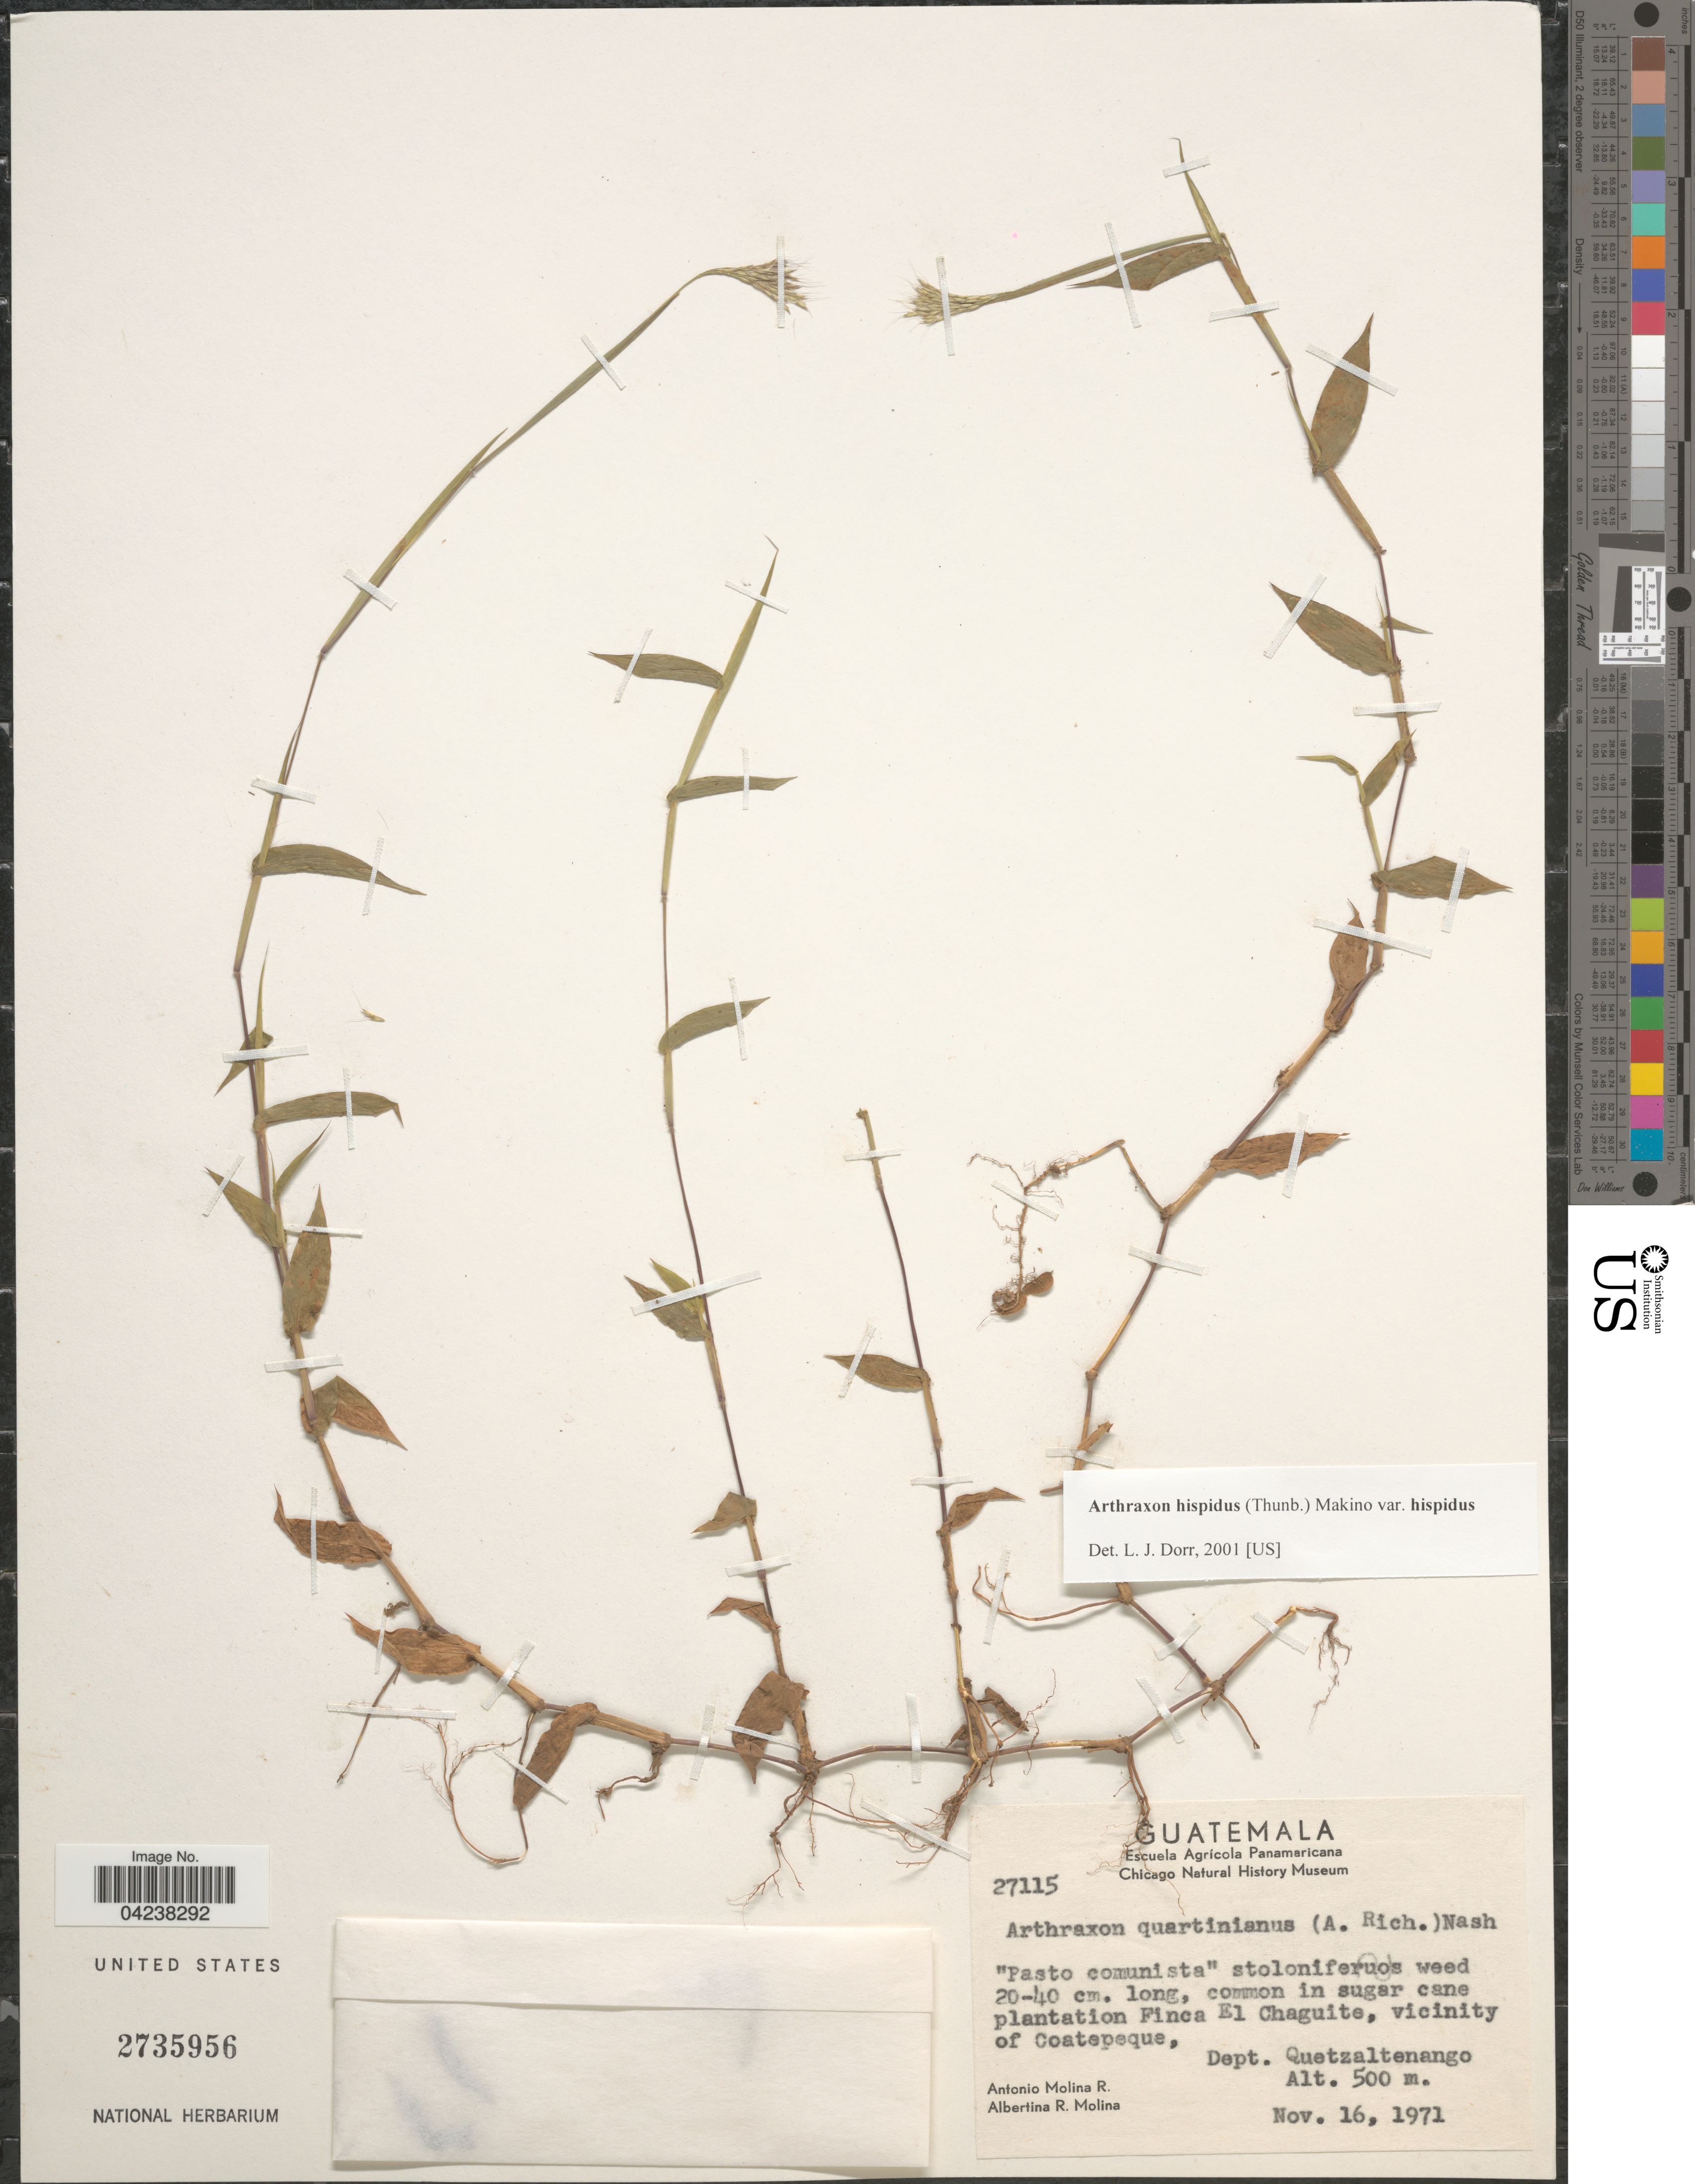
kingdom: Plantae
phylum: Tracheophyta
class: Liliopsida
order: Poales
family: Poaceae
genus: Arthraxon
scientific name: Arthraxon hispidus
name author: (Thunb.) Makino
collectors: A. Molina R. & A. R. Molina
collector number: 27115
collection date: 1971-11-16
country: Guatemala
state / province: Quetzaltenango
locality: Common in sugar cane plantation Finca El Chaguite, vicinity of Coatepeque, Dept. Quetzaltenango.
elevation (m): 500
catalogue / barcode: US 2735956